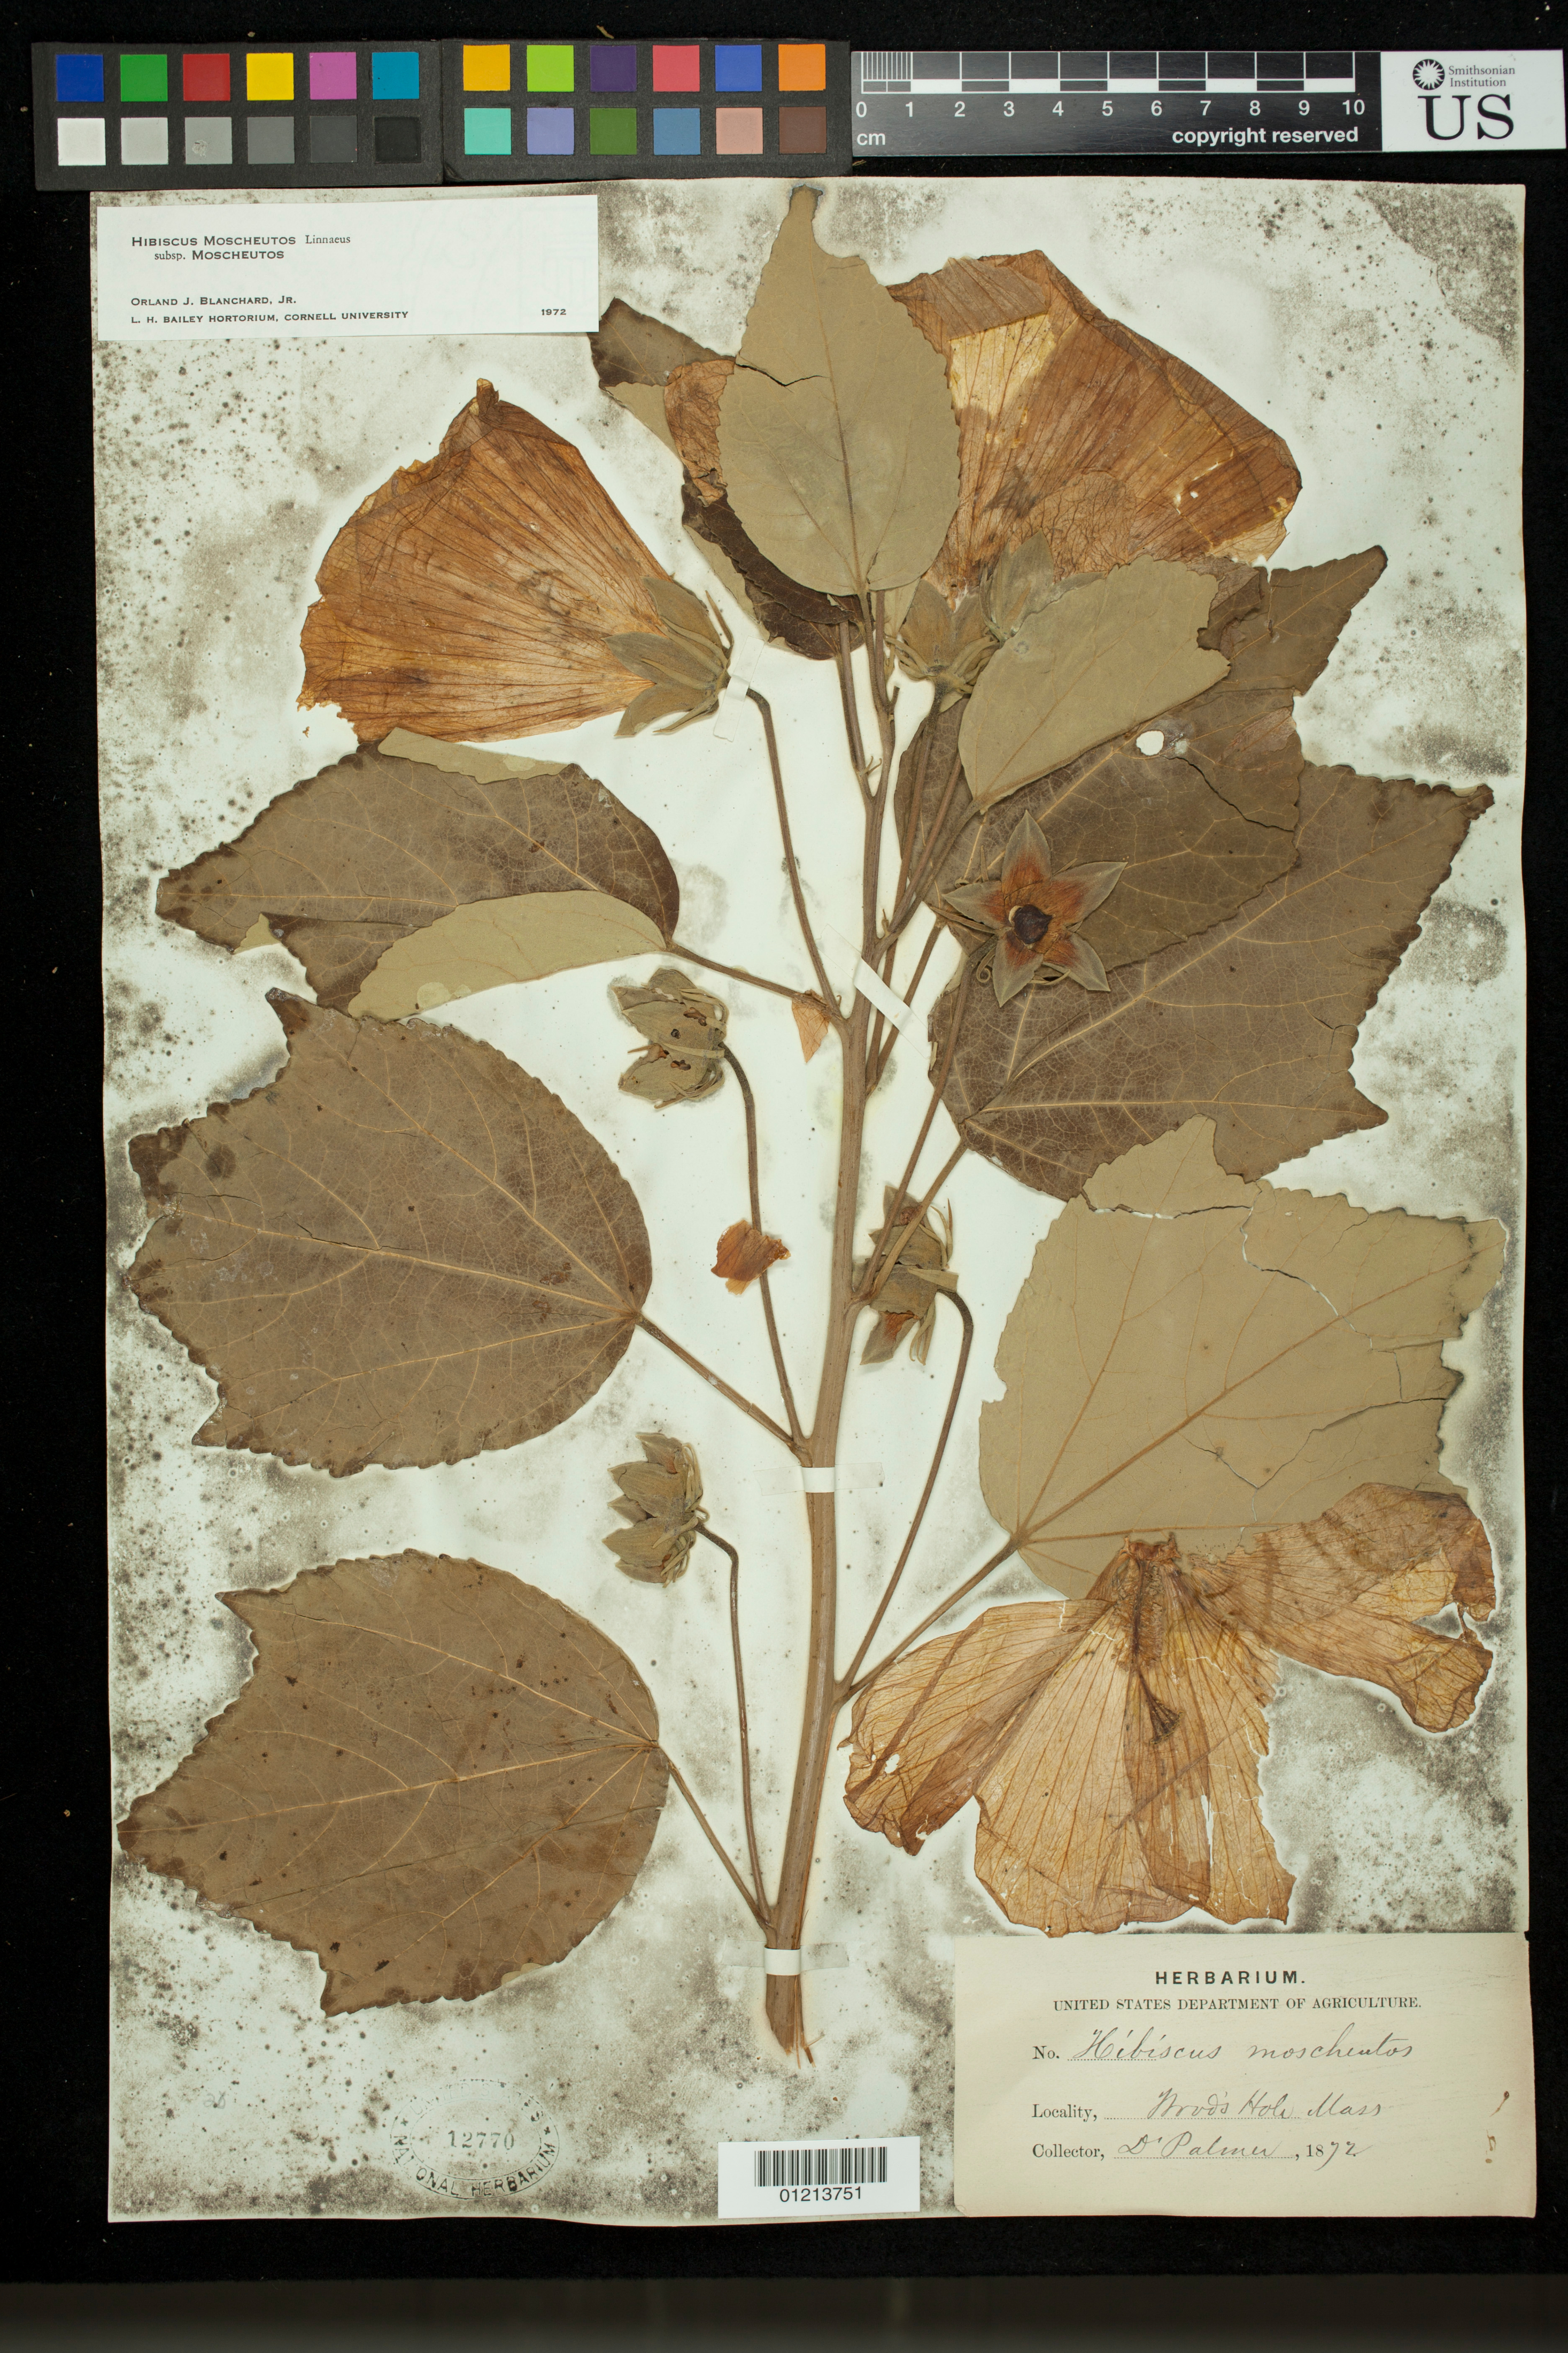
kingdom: Plantae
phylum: Tracheophyta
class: Magnoliopsida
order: Malvales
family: Malvaceae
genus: Hibiscus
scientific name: Hibiscus moscheutos subsp. moscheutos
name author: L.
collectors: Palmer, --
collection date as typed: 1872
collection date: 1872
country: United States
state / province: Massachusetts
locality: Wood's Hole, Mass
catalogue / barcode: US 12770